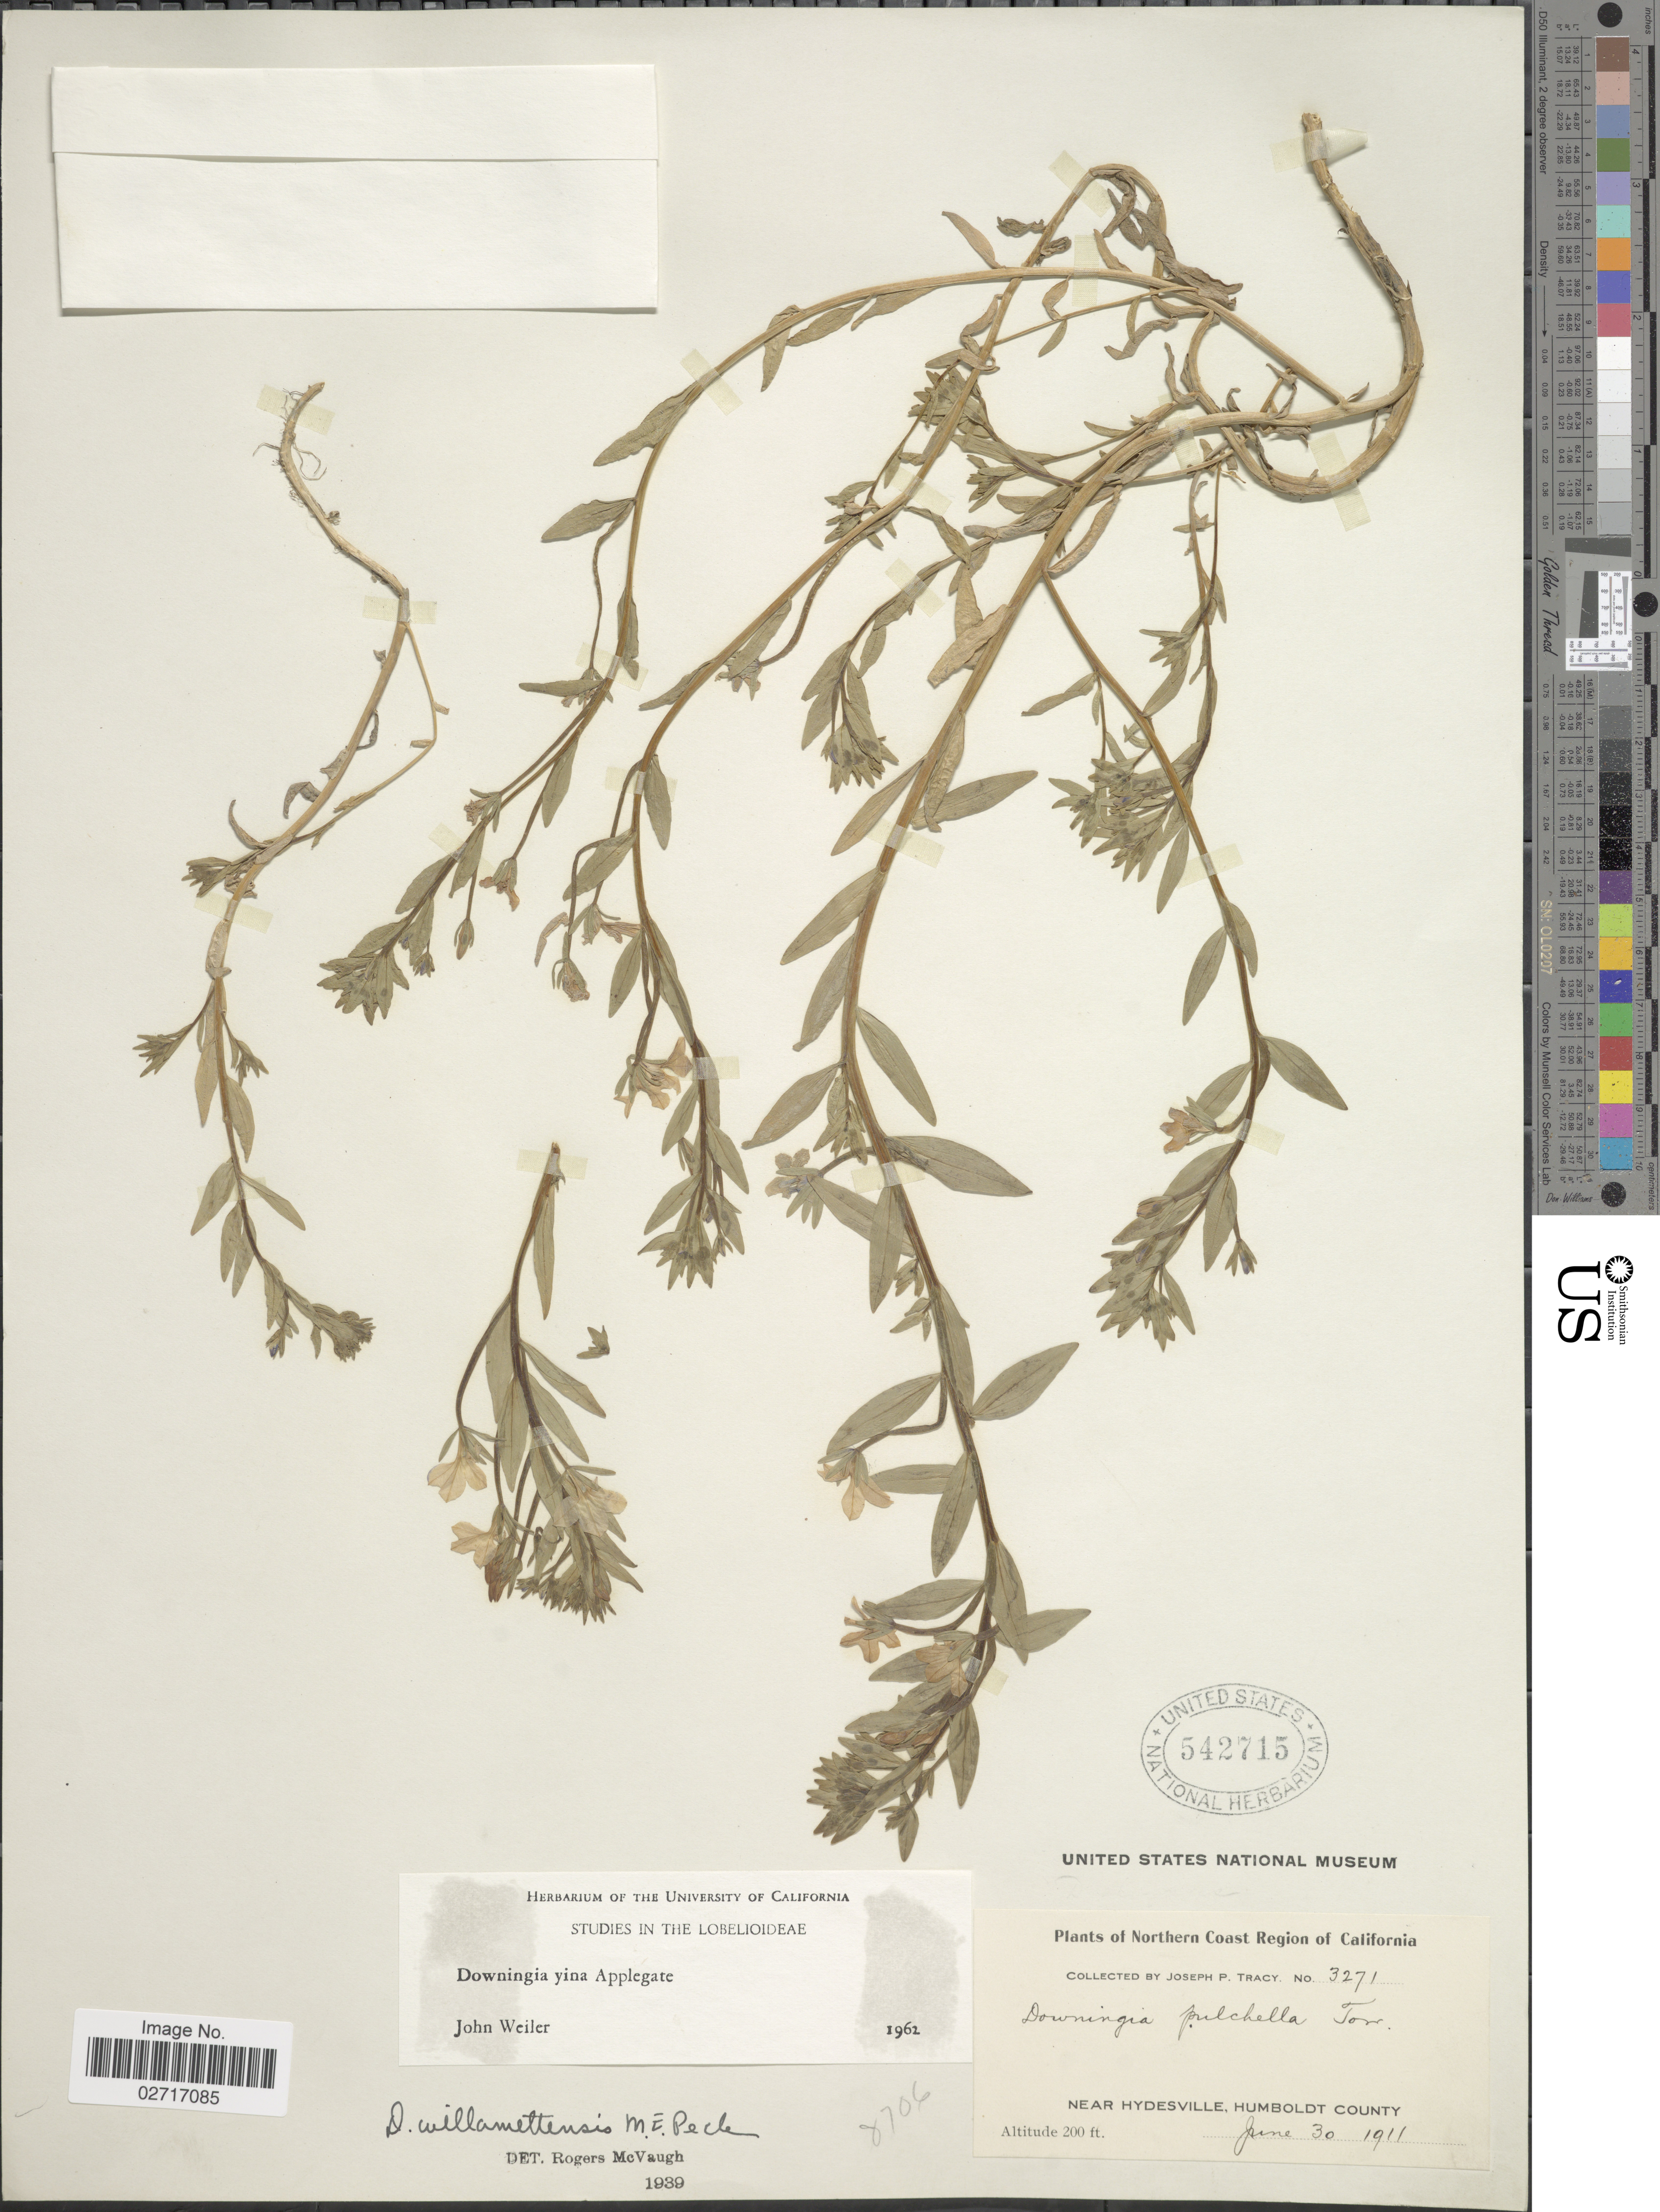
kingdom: Plantae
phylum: Tracheophyta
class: Magnoliopsida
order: Asterales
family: Campanulaceae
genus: Downingia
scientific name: Downingia yina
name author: Applegate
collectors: J. Tracy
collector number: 3271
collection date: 1911-06-30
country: United States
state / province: California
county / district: Humboldt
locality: Northern Coast Region of California. Near Hydesville, Humboldt County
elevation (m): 61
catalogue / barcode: US 542715